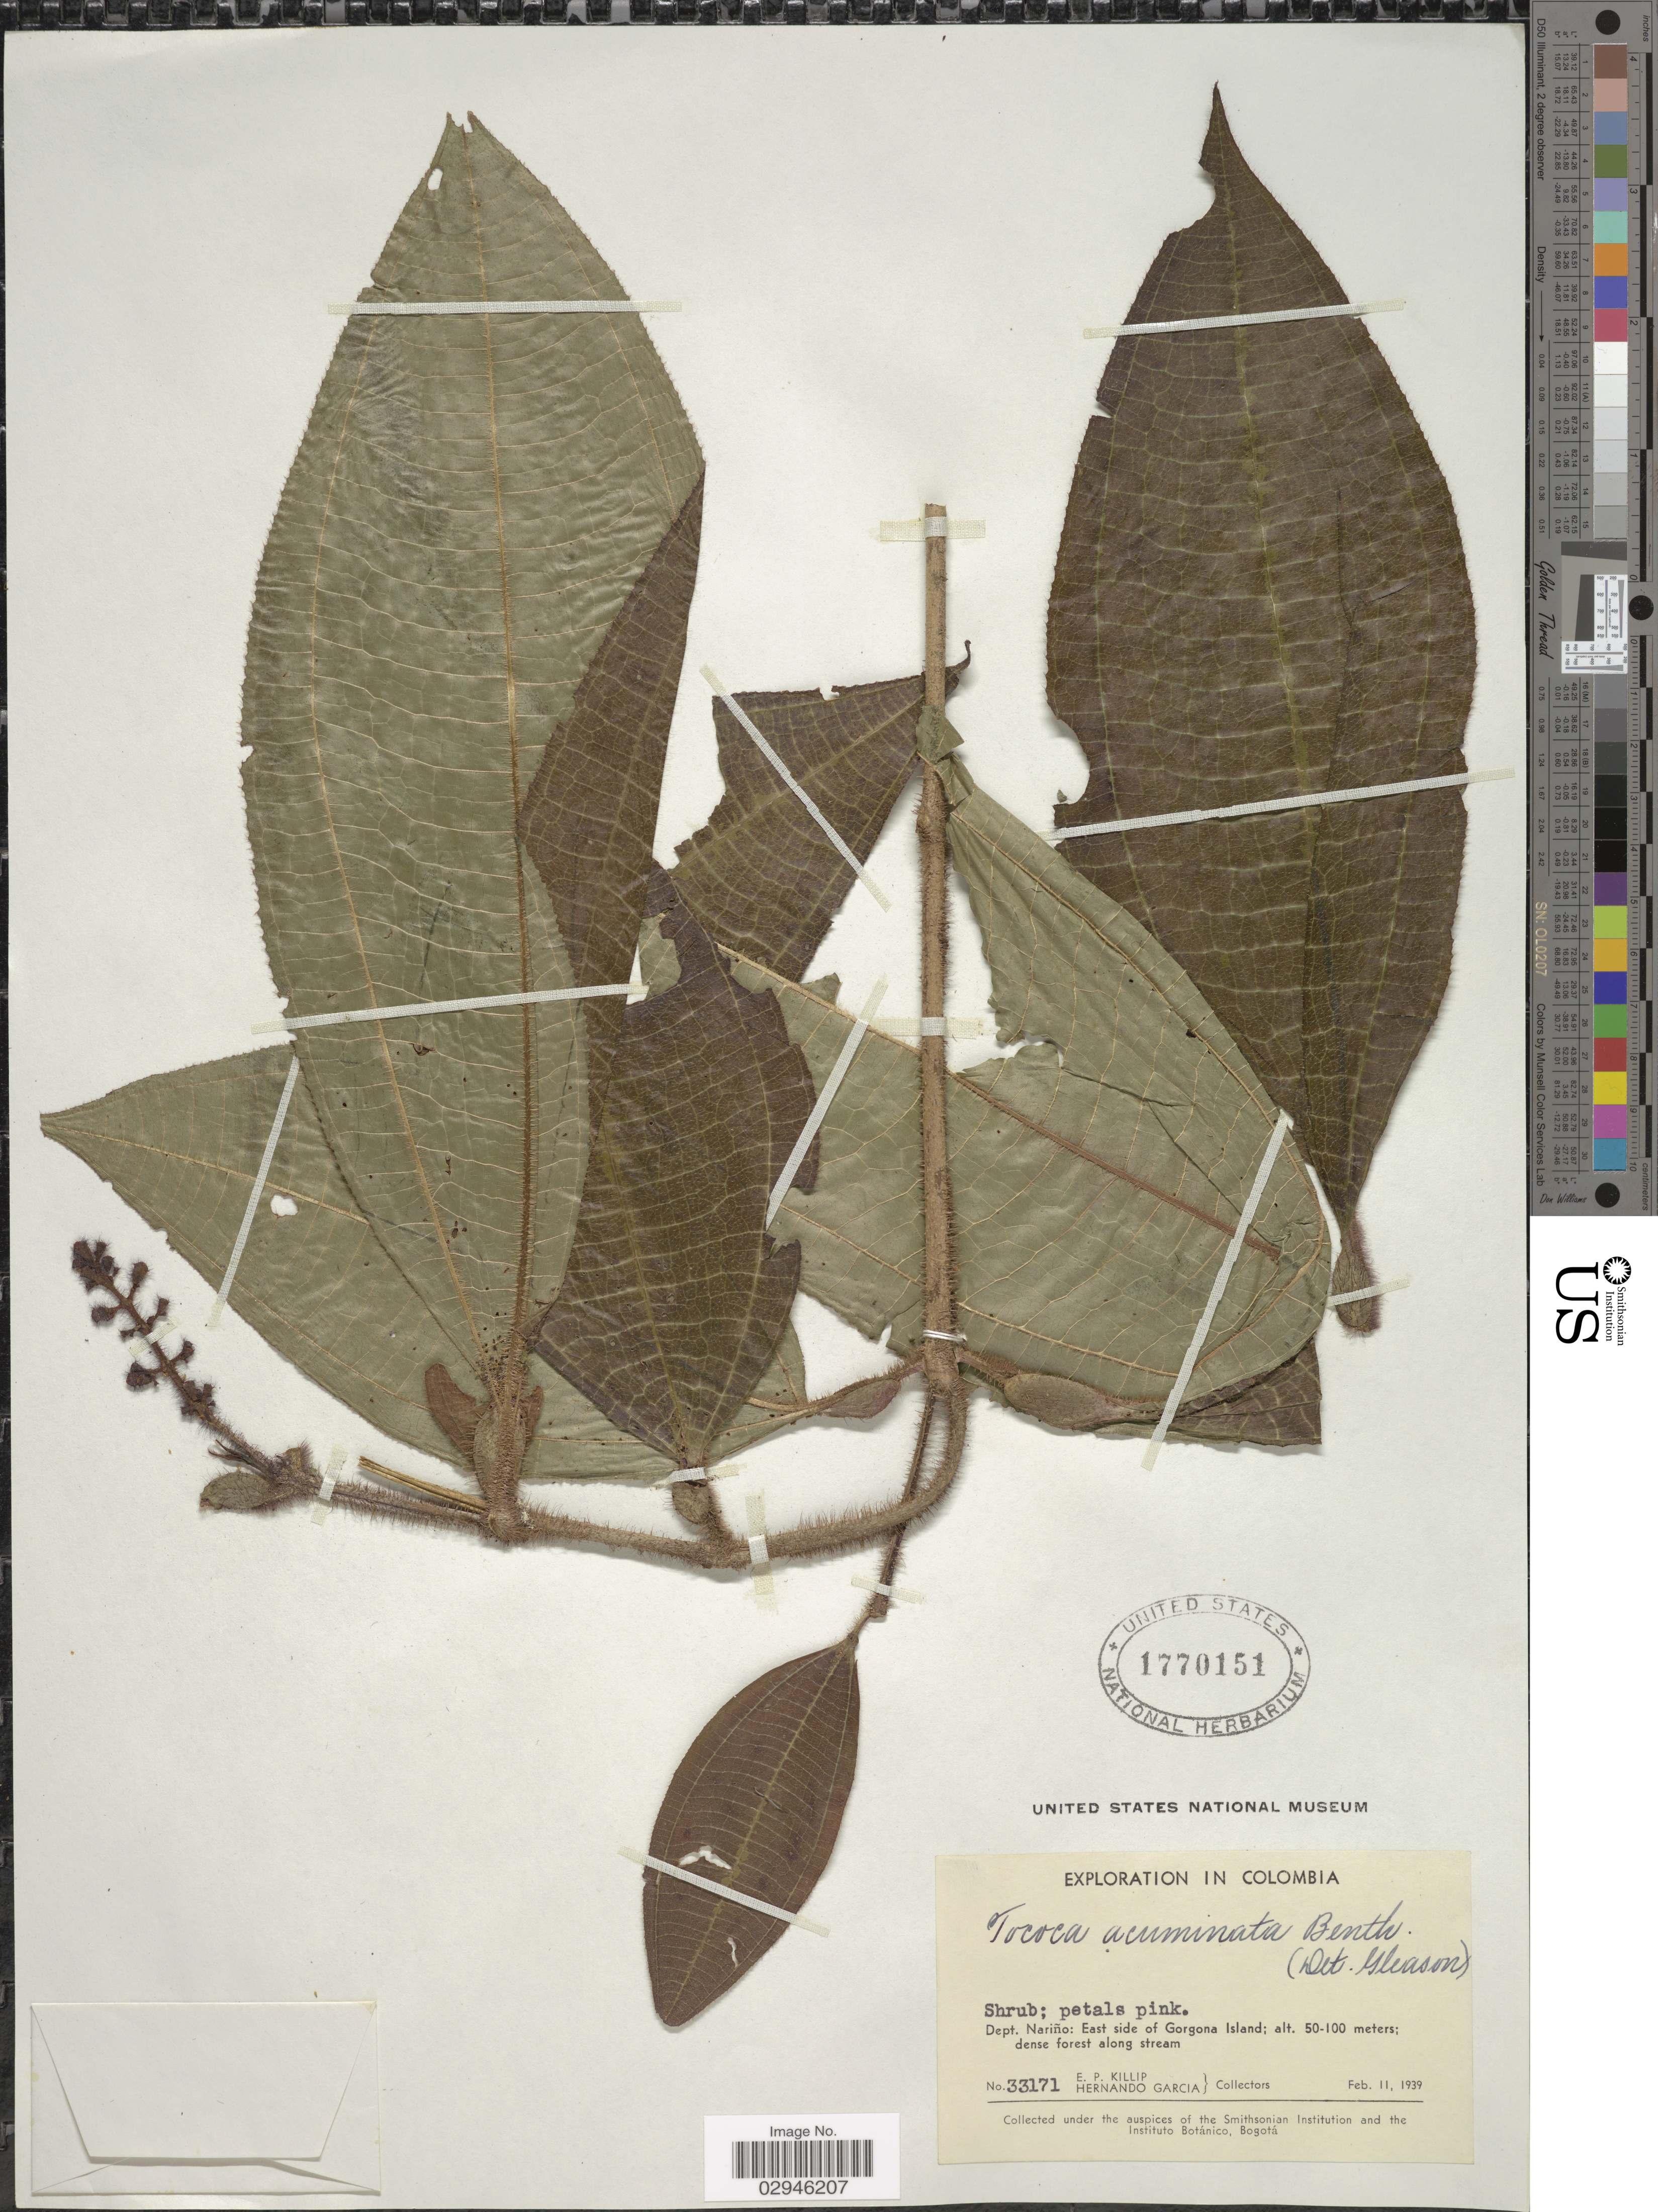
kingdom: Plantae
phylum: Tracheophyta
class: Magnoliopsida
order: Myrtales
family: Melastomataceae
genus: Tococa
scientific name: Tococa acuminata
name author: Benth.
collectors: E. P. Killip & H. Garcia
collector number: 33171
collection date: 1939-02-11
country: Colombia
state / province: Nariño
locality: Dept. Nariño: East side of Gorgona Island.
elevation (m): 50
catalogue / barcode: US 1770151